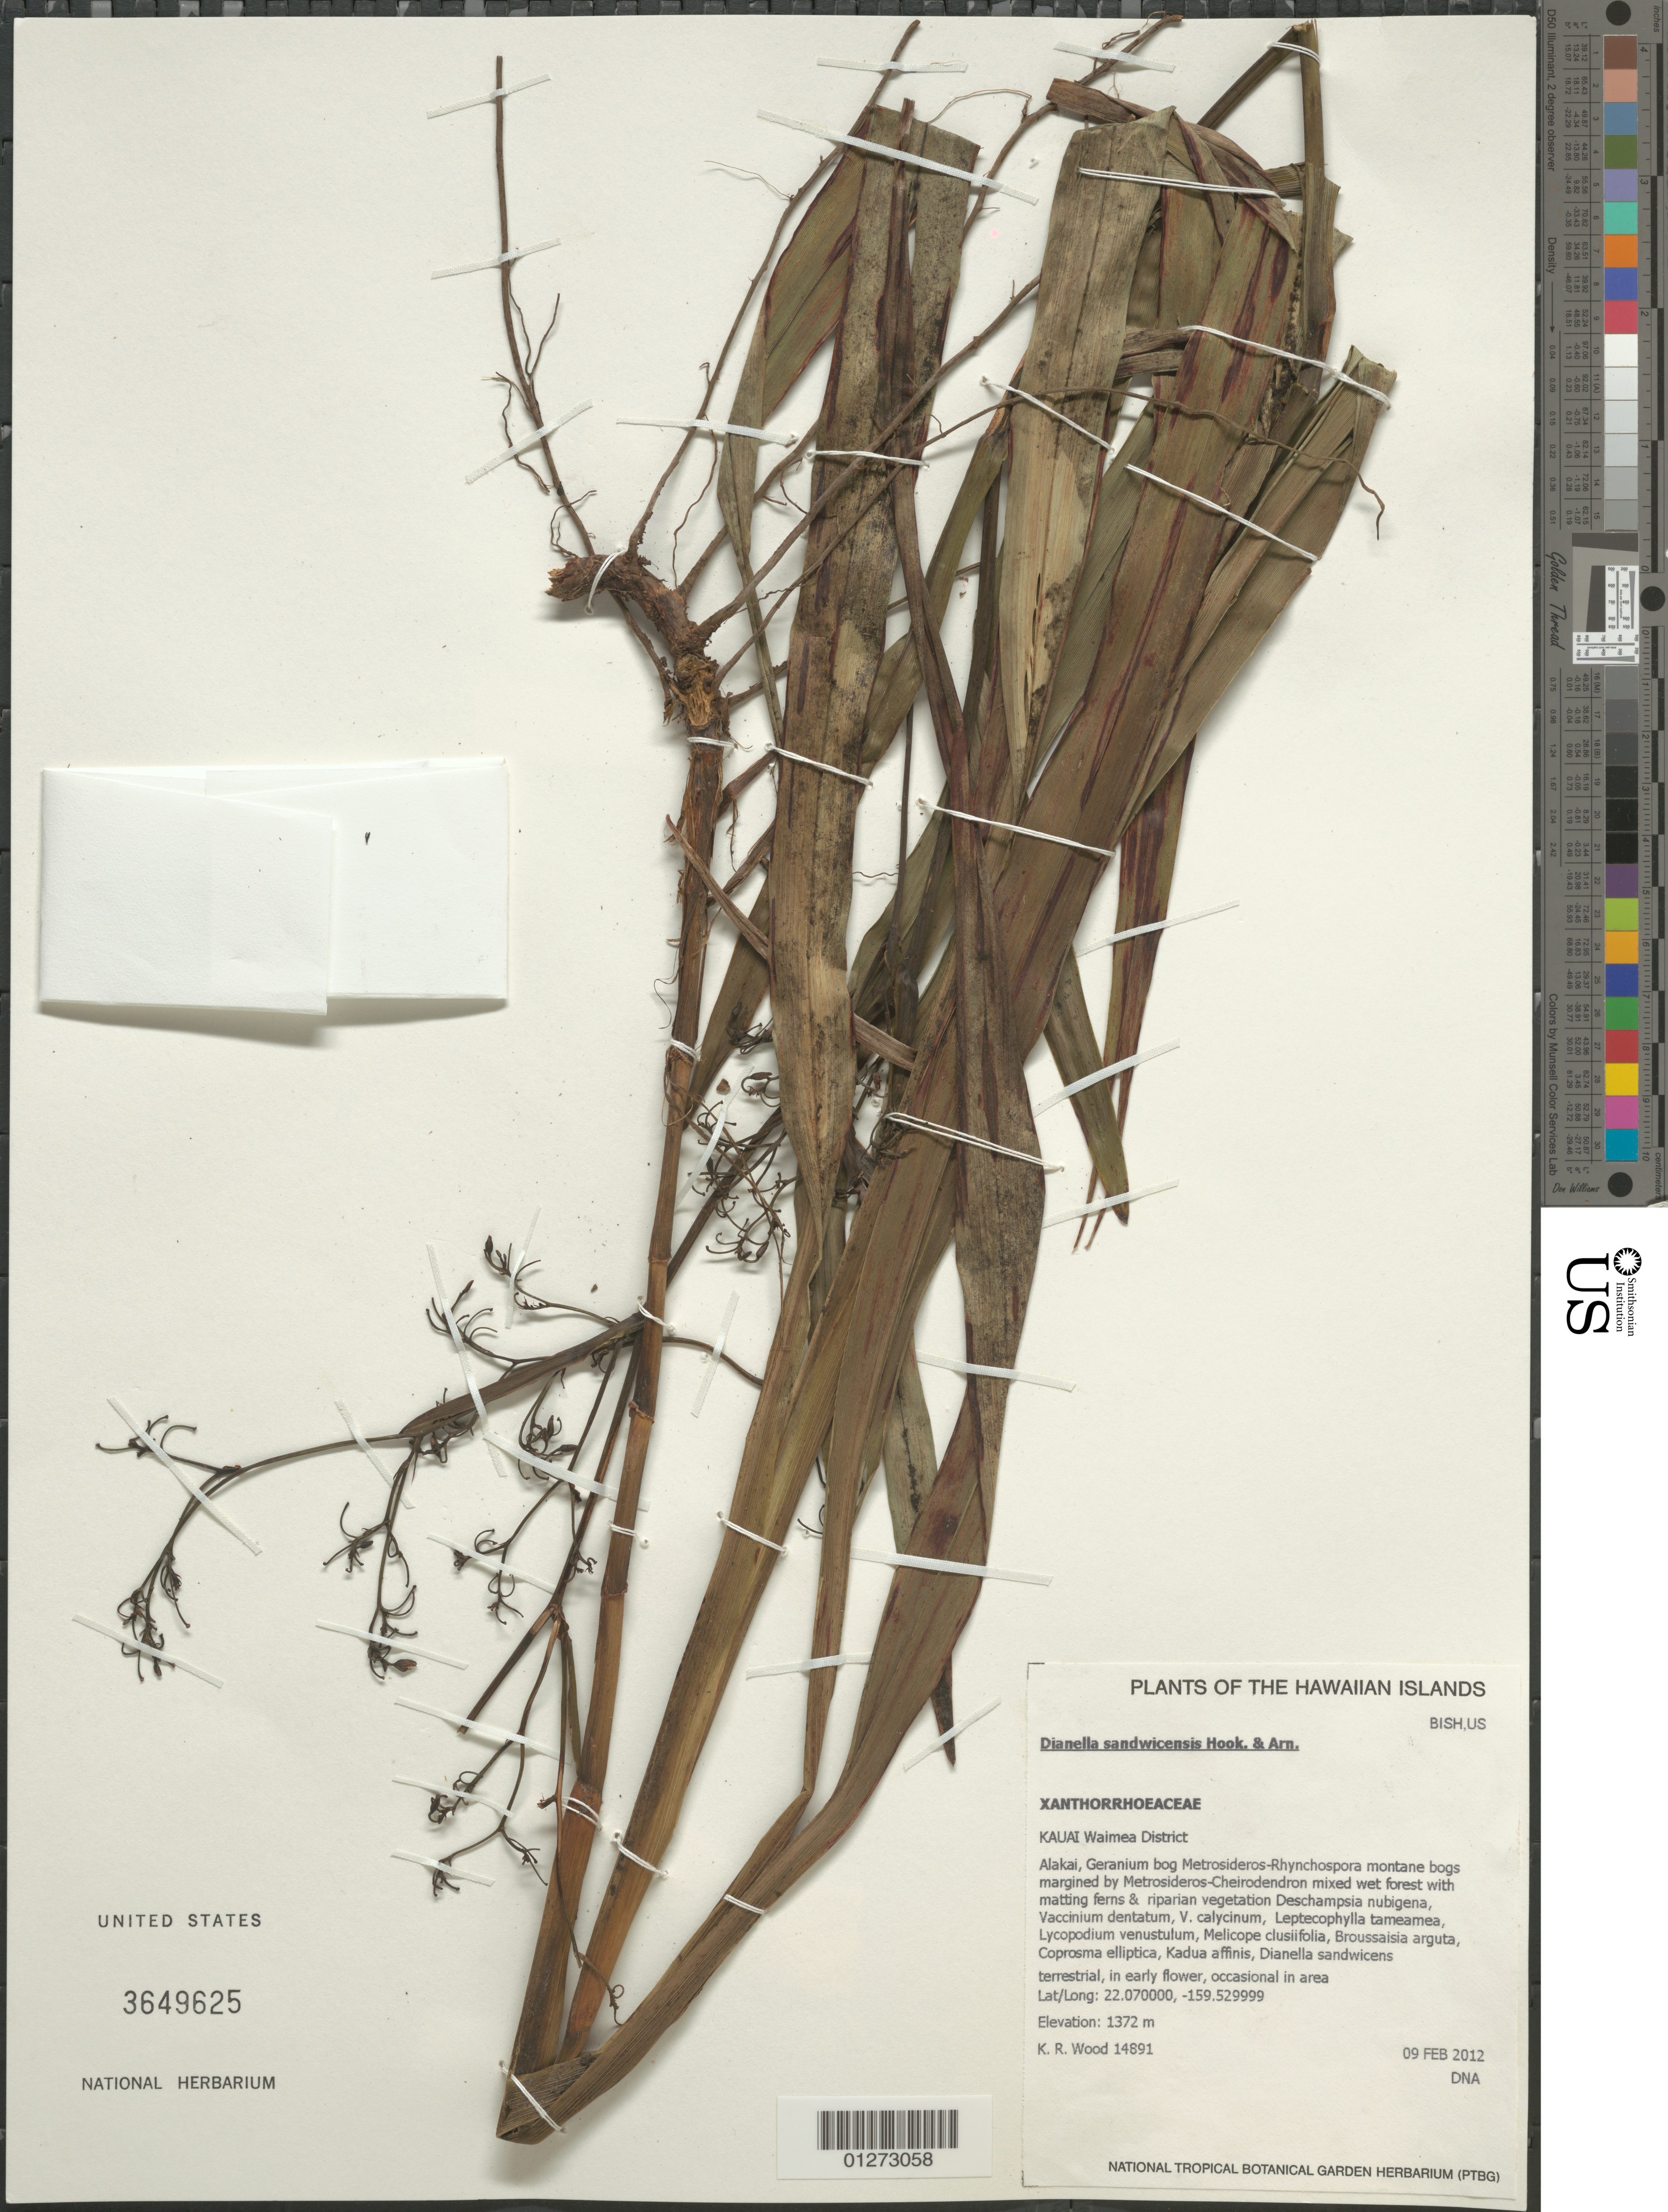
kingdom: Plantae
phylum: Tracheophyta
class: Liliopsida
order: Asparagales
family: Asphodelaceae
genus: Dianella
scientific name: Dianella sandwicensis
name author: Hook. & Arn.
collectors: K. R. Wood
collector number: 14891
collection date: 2012-02-09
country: United States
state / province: Hawaii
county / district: Kauai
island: Kaua'i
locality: Waimea District, Alakai, Geranium bog.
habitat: Montane bogs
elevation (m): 1372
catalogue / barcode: US 3649625